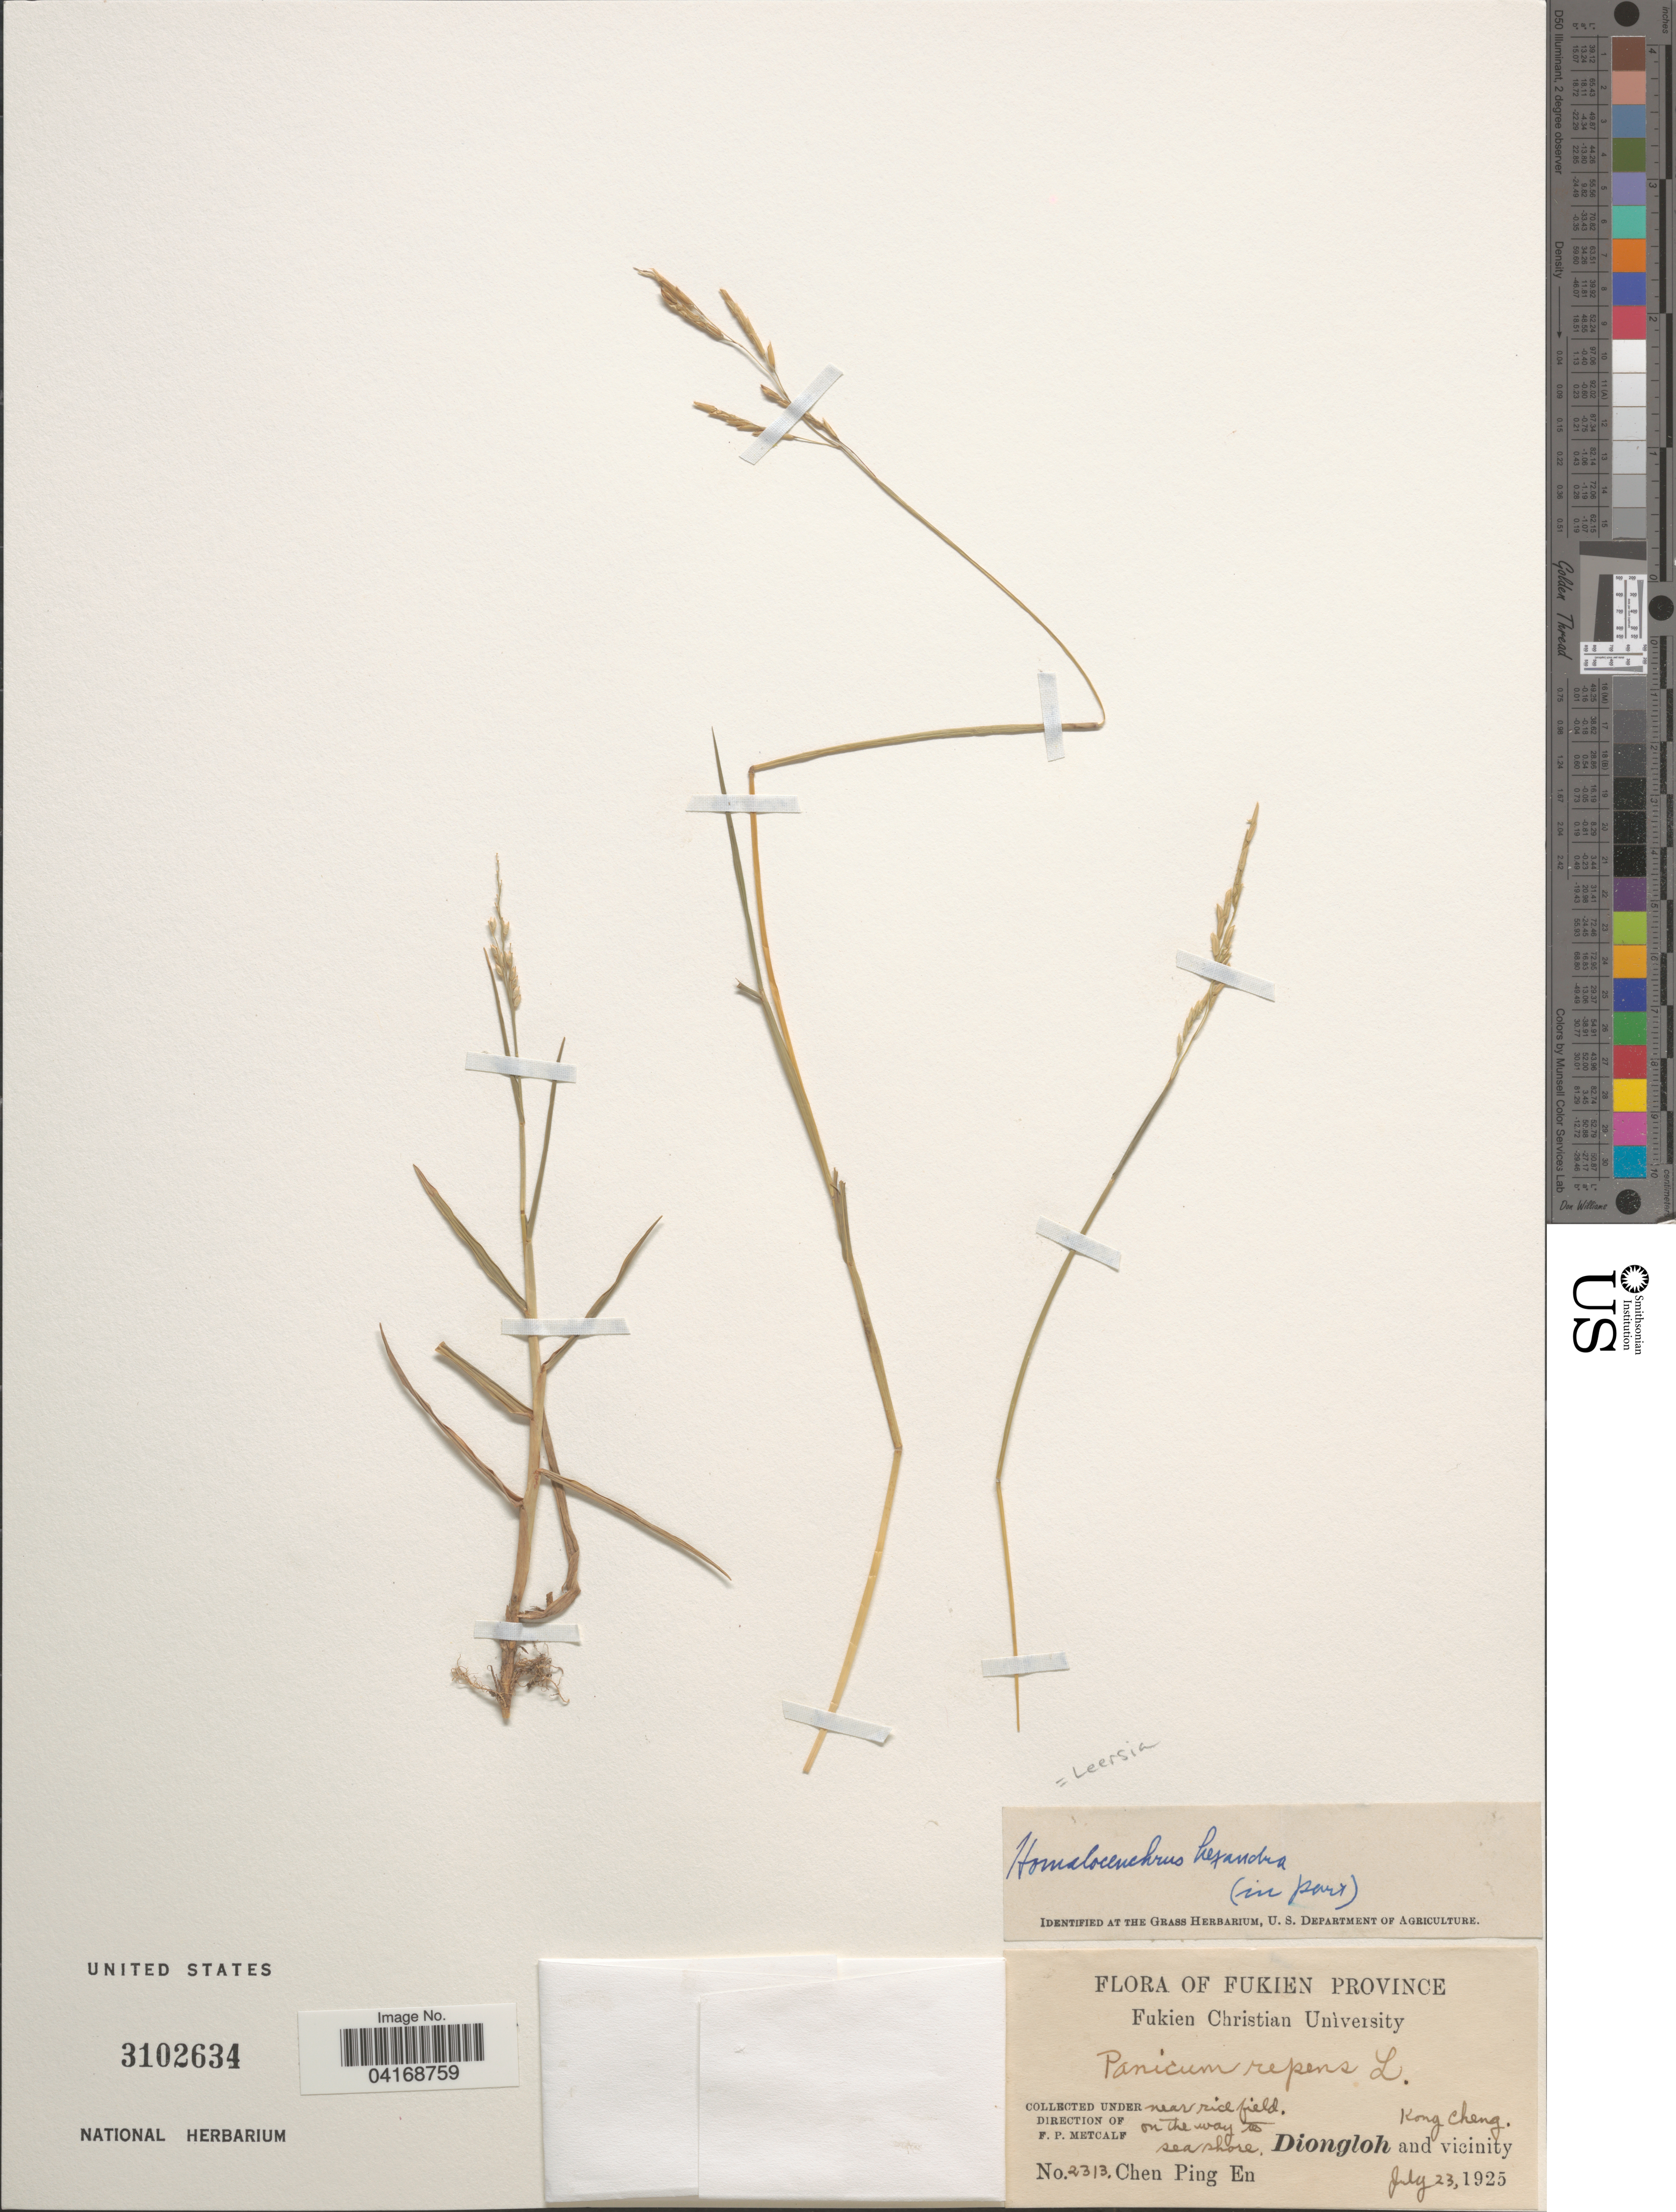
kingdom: Plantae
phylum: Tracheophyta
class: Liliopsida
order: Poales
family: Poaceae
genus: Leersia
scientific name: Leersia sp.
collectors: C. Ping En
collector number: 2313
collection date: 1925-07-23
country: China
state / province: Fujian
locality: Fukien Province. Near rice field on the way to sea shore. Kong Chen. Diongloh and vicinity.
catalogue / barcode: US 3102634